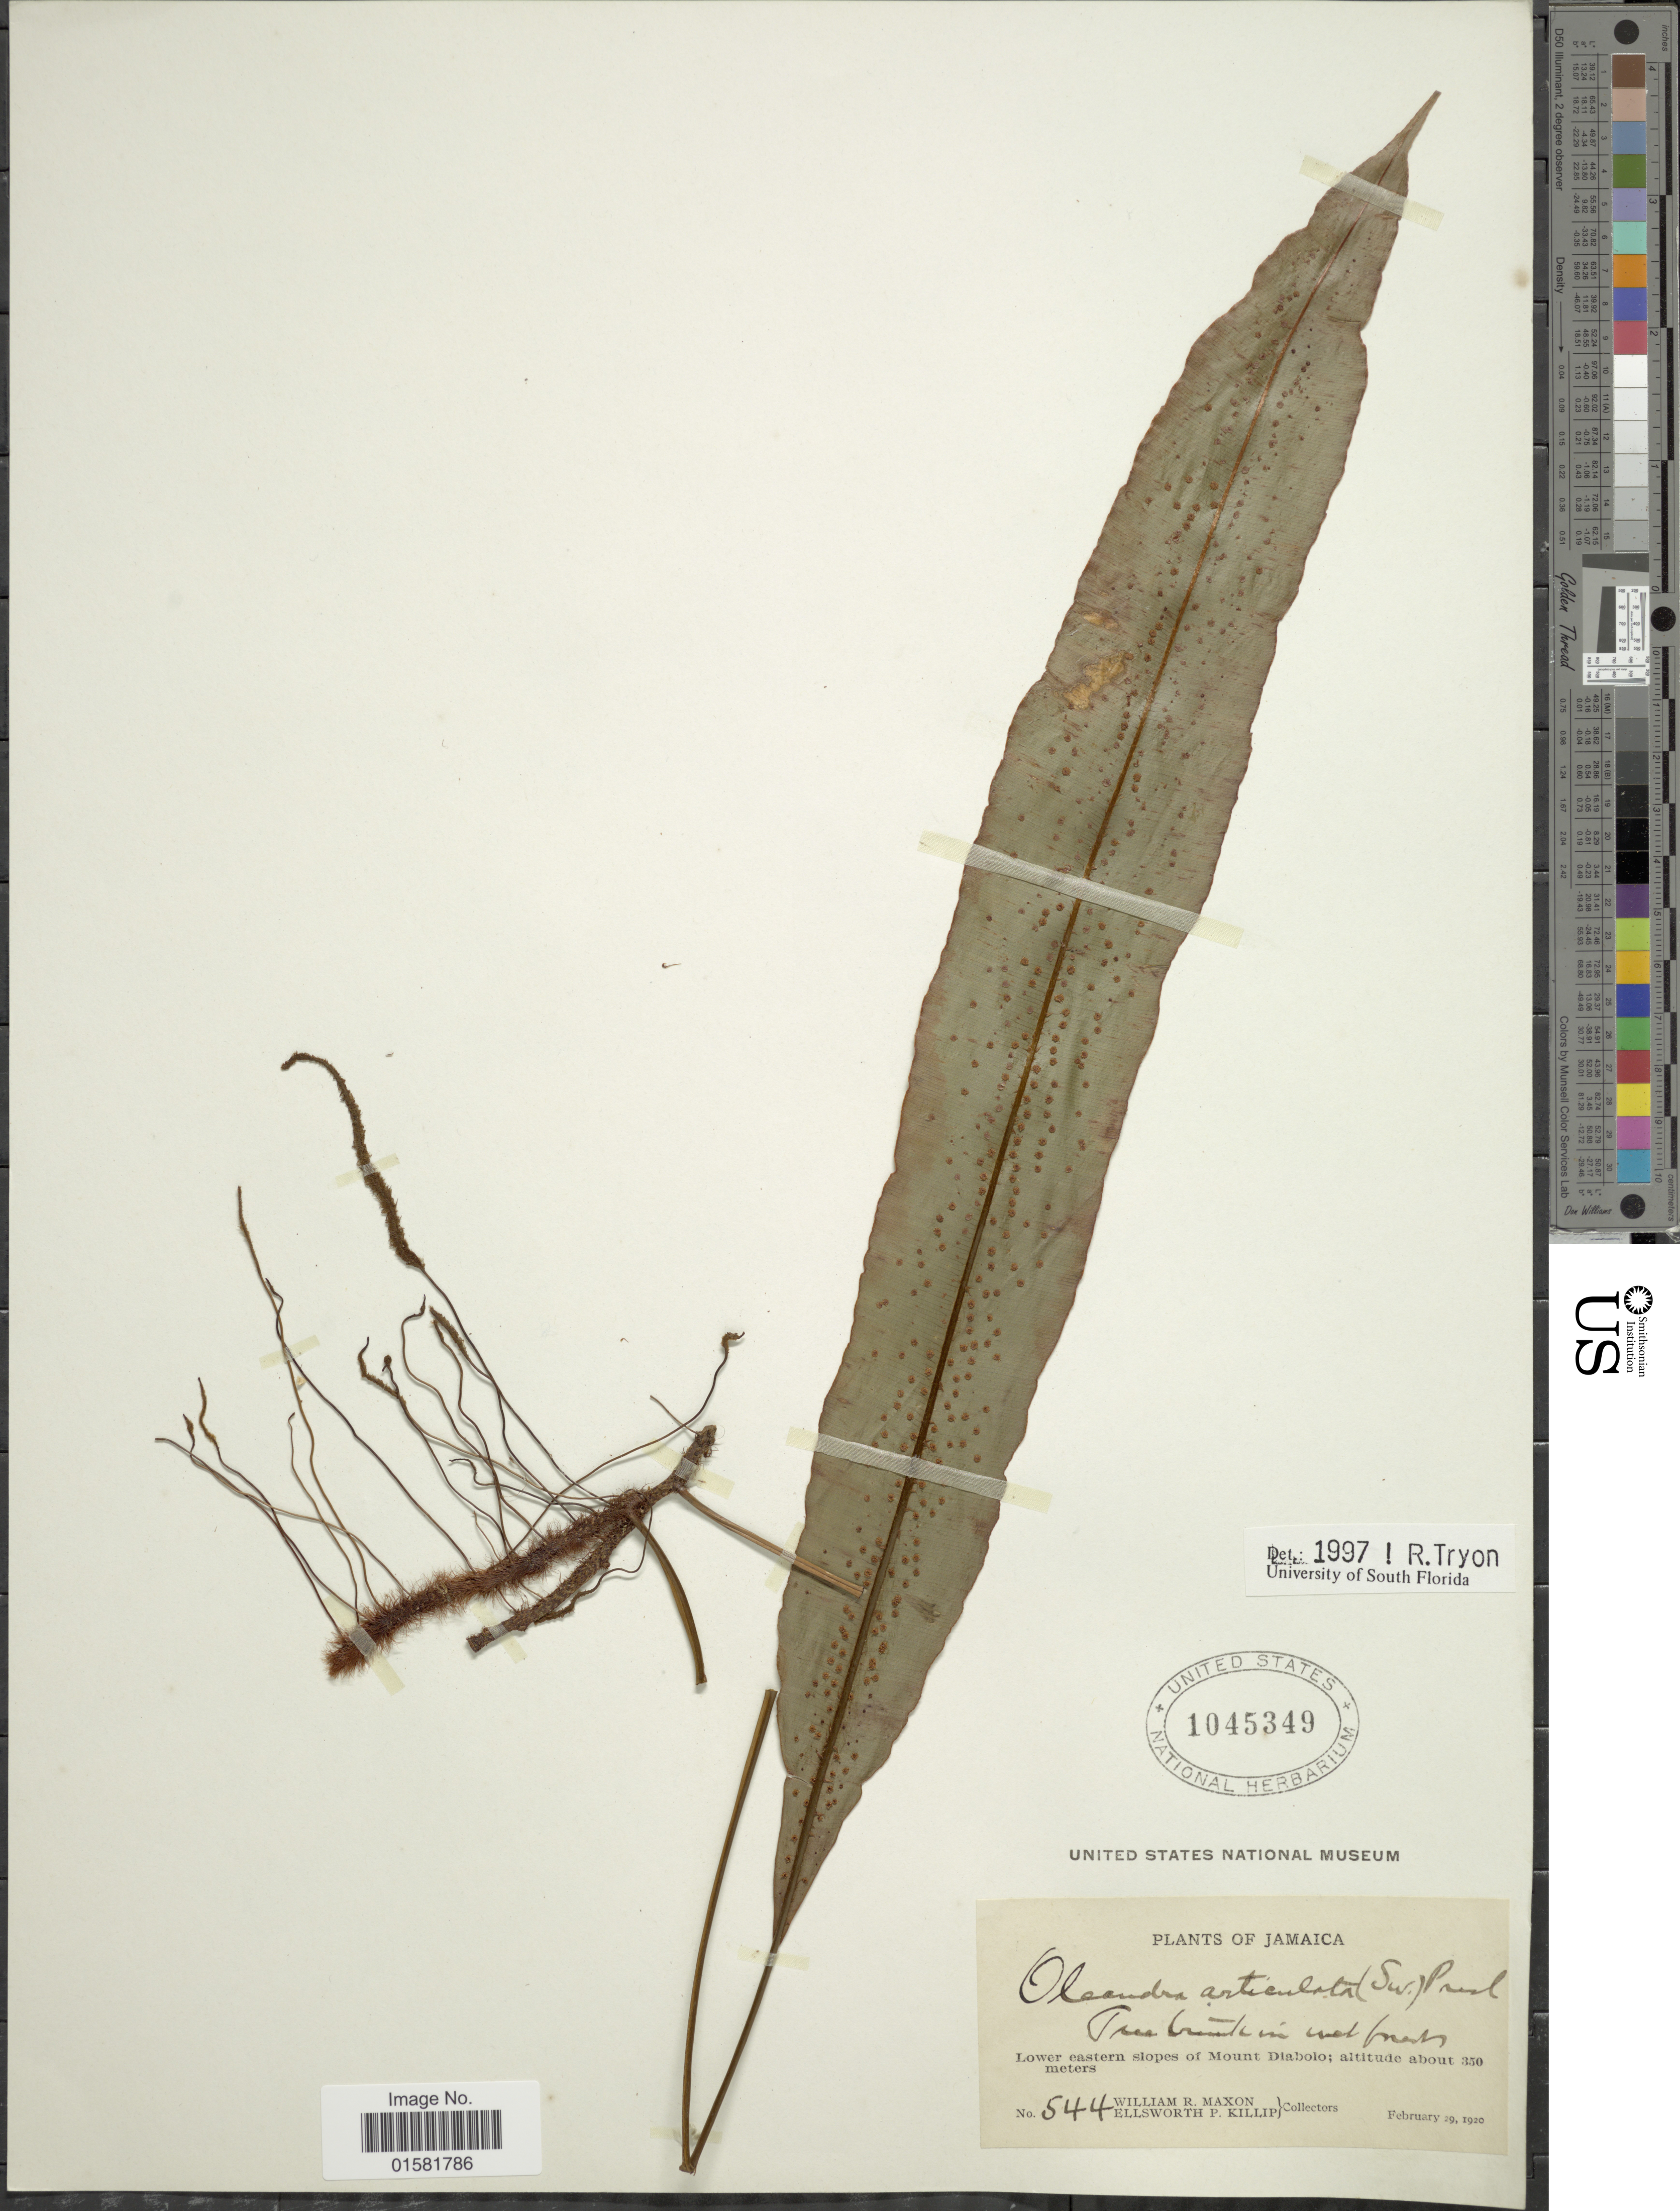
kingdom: Plantae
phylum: Tracheophyta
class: Polypodiopsida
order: Polypodiales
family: Oleandraceae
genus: Oleandra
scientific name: Oleandra articulata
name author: (Sw.) C. Presl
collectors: W. R. Maxon & E. P. Killip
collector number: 544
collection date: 1920-02-29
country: Jamaica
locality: Jamaica, lower eastern slopes of Mount Diabolo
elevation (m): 350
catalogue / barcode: US 1045349